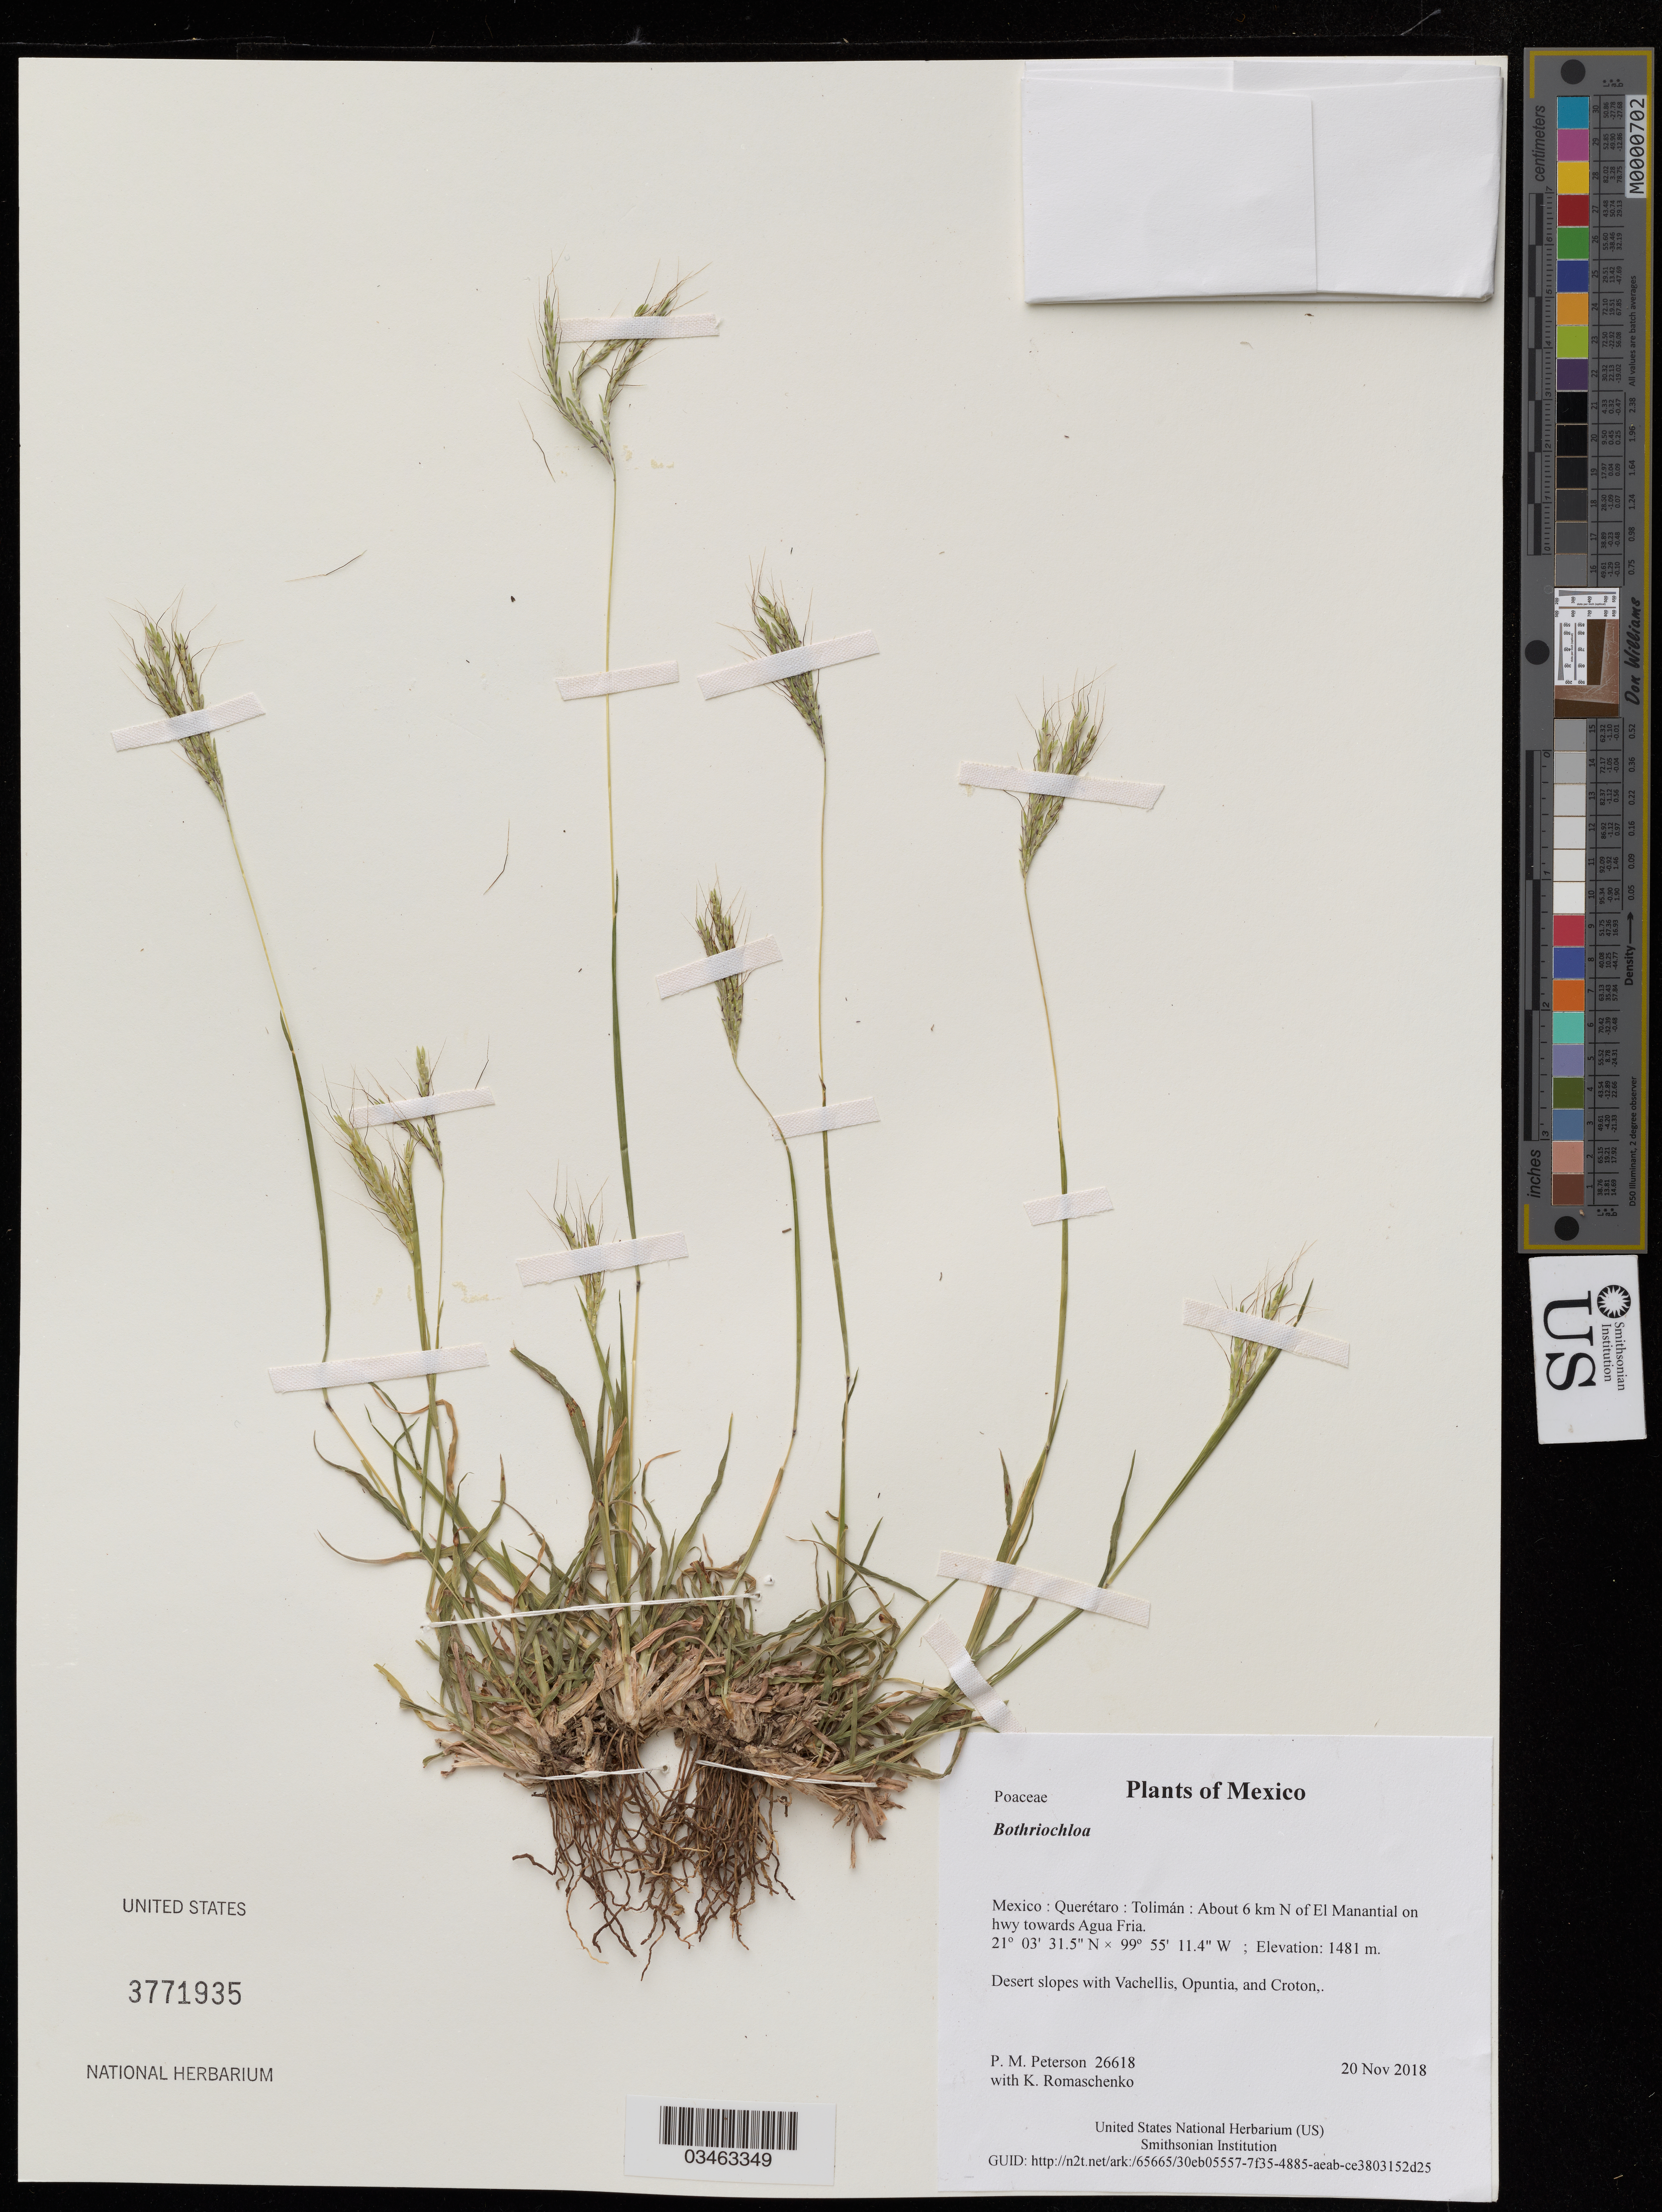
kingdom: Plantae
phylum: Tracheophyta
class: Liliopsida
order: Poales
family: Poaceae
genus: Bothriochloa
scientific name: Bothriochloa sp.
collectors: P. M. Peterson & K. Romaschenko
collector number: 26618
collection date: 2018-11-20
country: Mexico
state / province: Querétaro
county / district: Tolimán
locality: About 6 km N of El Manantial on hwy towards Agua Fria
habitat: Desert slopes with Vachellis, Opuntia, and Croton,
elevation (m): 1481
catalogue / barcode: US 3771935